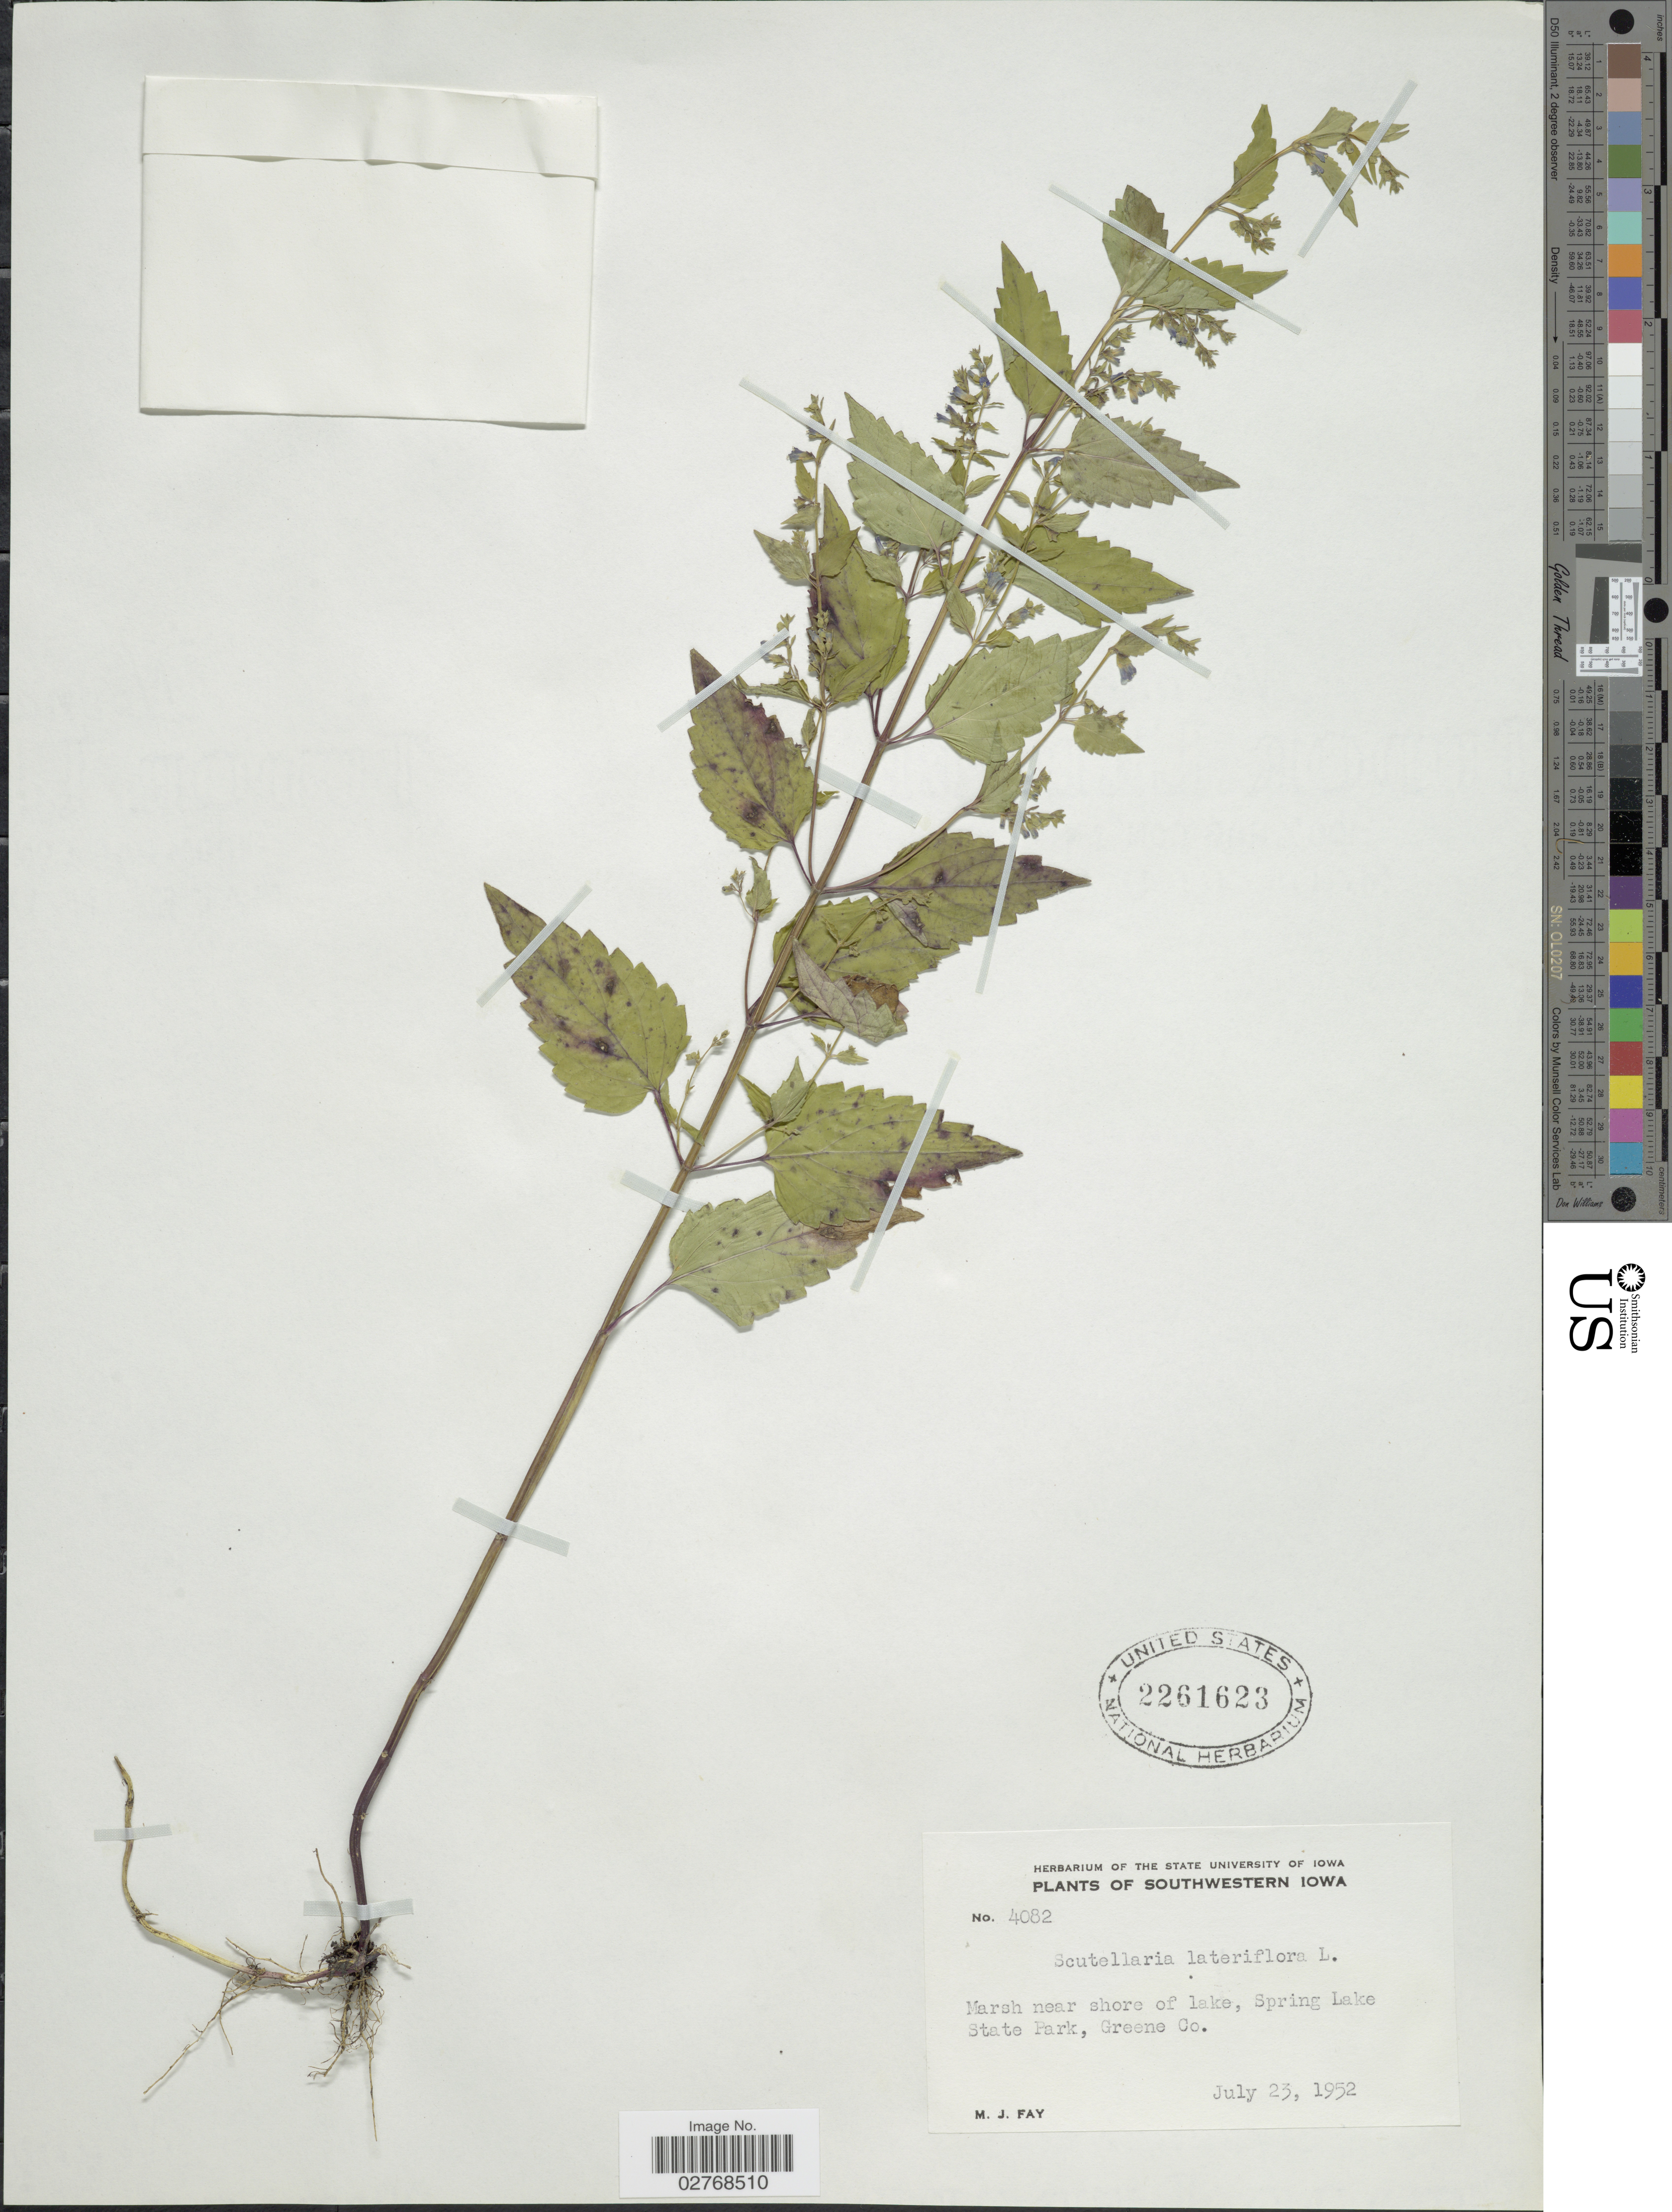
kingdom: Plantae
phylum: Tracheophyta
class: Magnoliopsida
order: Lamiales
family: Lamiaceae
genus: Scutellaria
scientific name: Scutellaria lateriflora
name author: L.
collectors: M. Fay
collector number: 4082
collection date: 1952-07-23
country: United States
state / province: Iowa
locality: Southeastern Iowa. Marsh near shore of lake, Spring Lake State Park, Greene Co.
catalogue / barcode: US 2261623